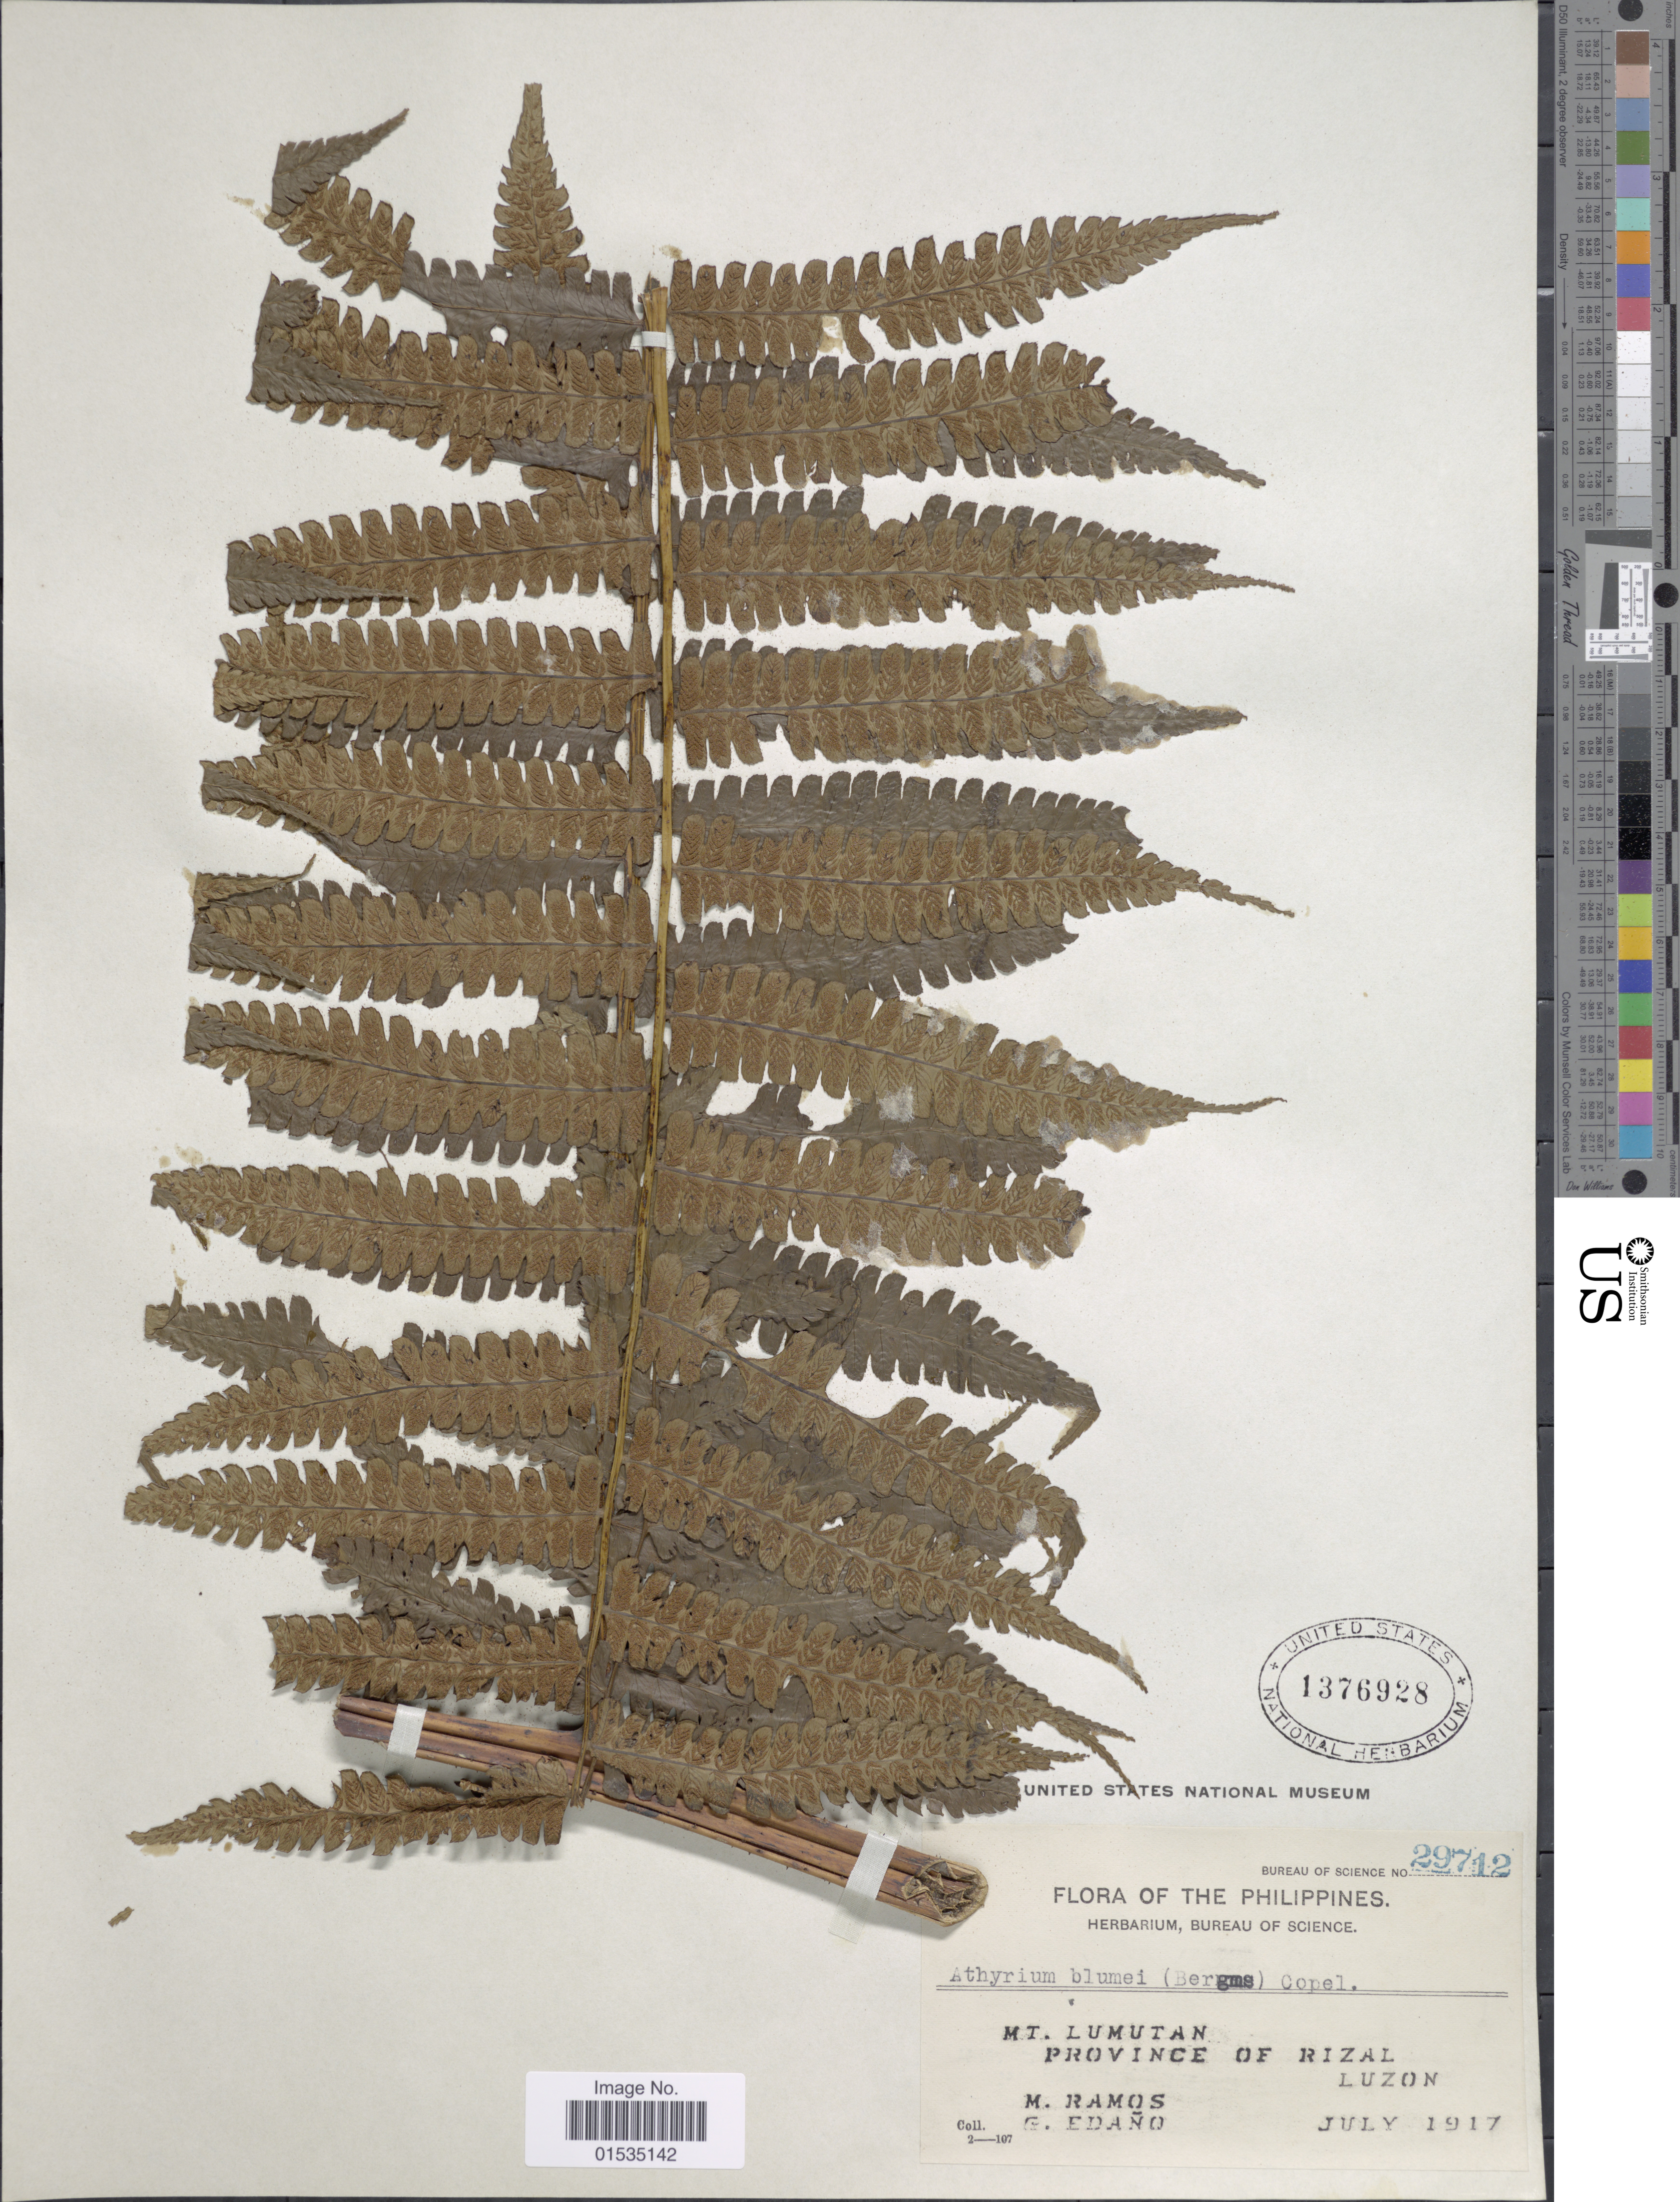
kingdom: Plantae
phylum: Tracheophyta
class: Polypodiopsida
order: Polypodiales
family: Athyriaceae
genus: Diplazium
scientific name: Diplazium polypodioides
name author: Blume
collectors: M. Ramos & G. Edaño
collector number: Bureau of Science 29712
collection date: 1917-07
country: Philippines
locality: Mt. Lumutan, Province of Rizal, Luzon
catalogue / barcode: US 1376928